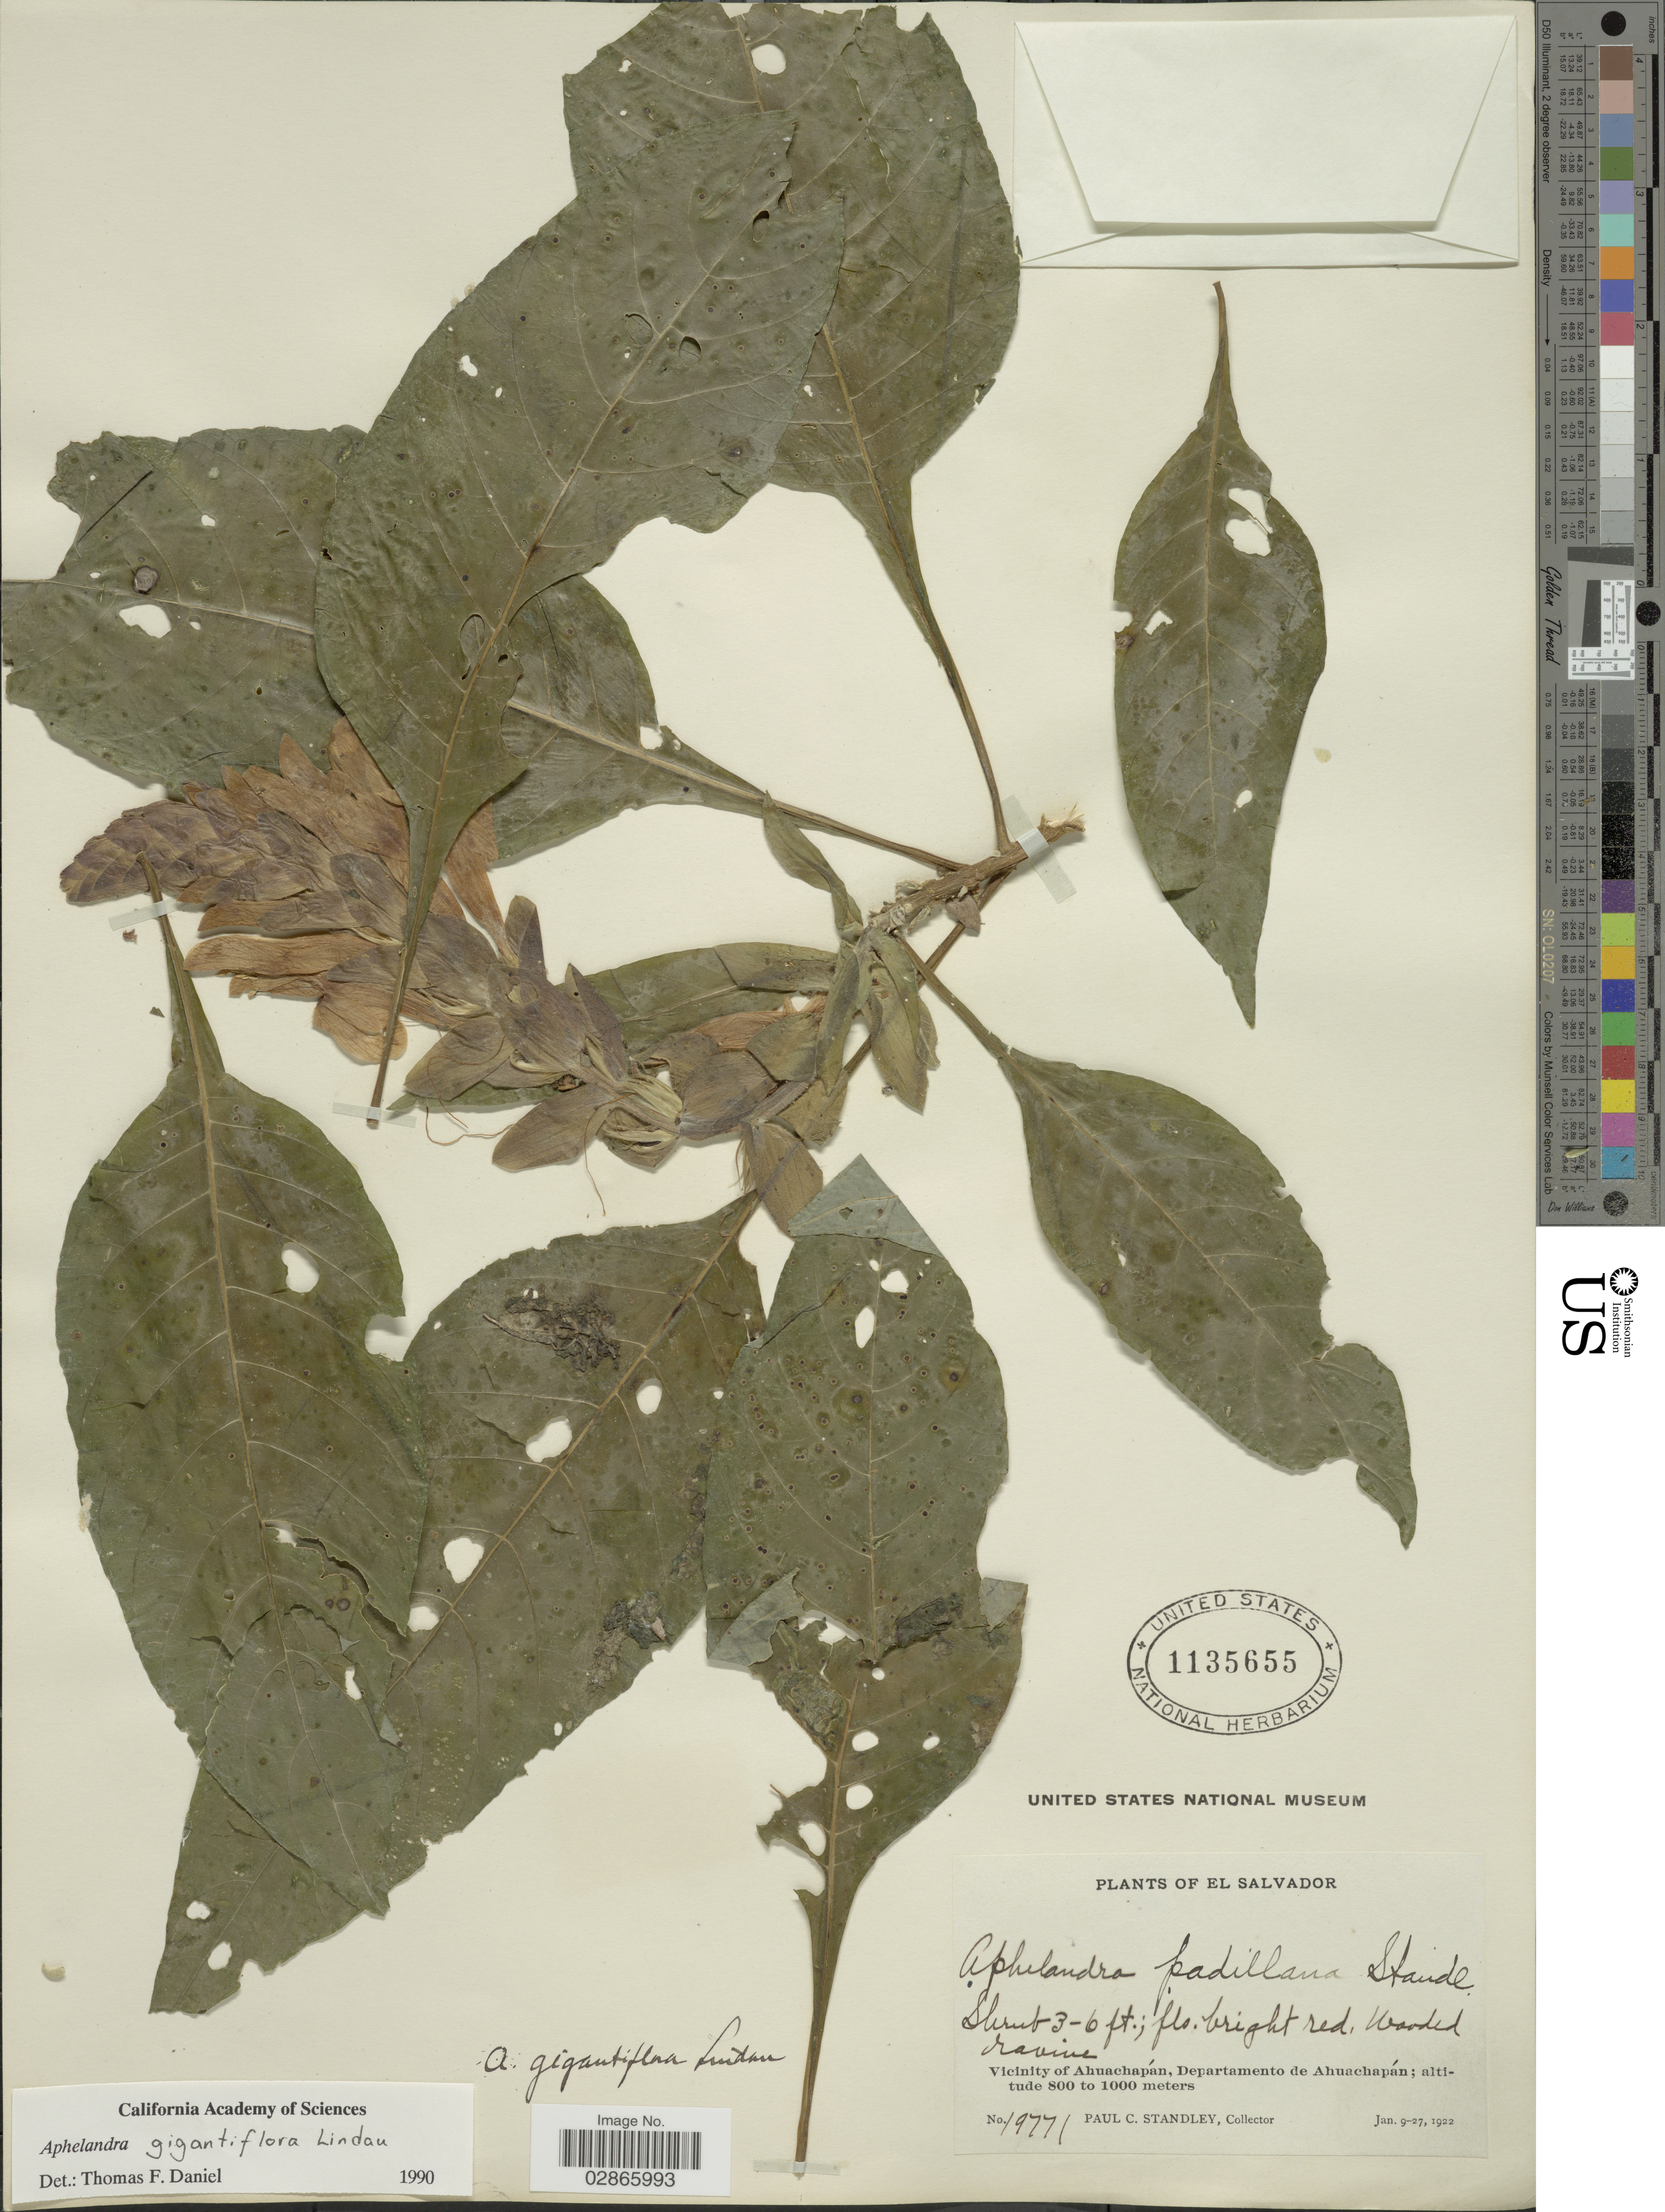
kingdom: Plantae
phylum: Tracheophyta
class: Magnoliopsida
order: Lamiales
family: Acanthaceae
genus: Aphelandra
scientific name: Aphelandra gigantiflora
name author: Lindau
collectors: P. C. Standley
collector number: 19771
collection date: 1922-01-09/1922-01-27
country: El Salvador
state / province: Ahuachapan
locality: Vicinity of Ahuachapán, Departamento de Ahuachapán.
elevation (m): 800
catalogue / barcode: US 1135655